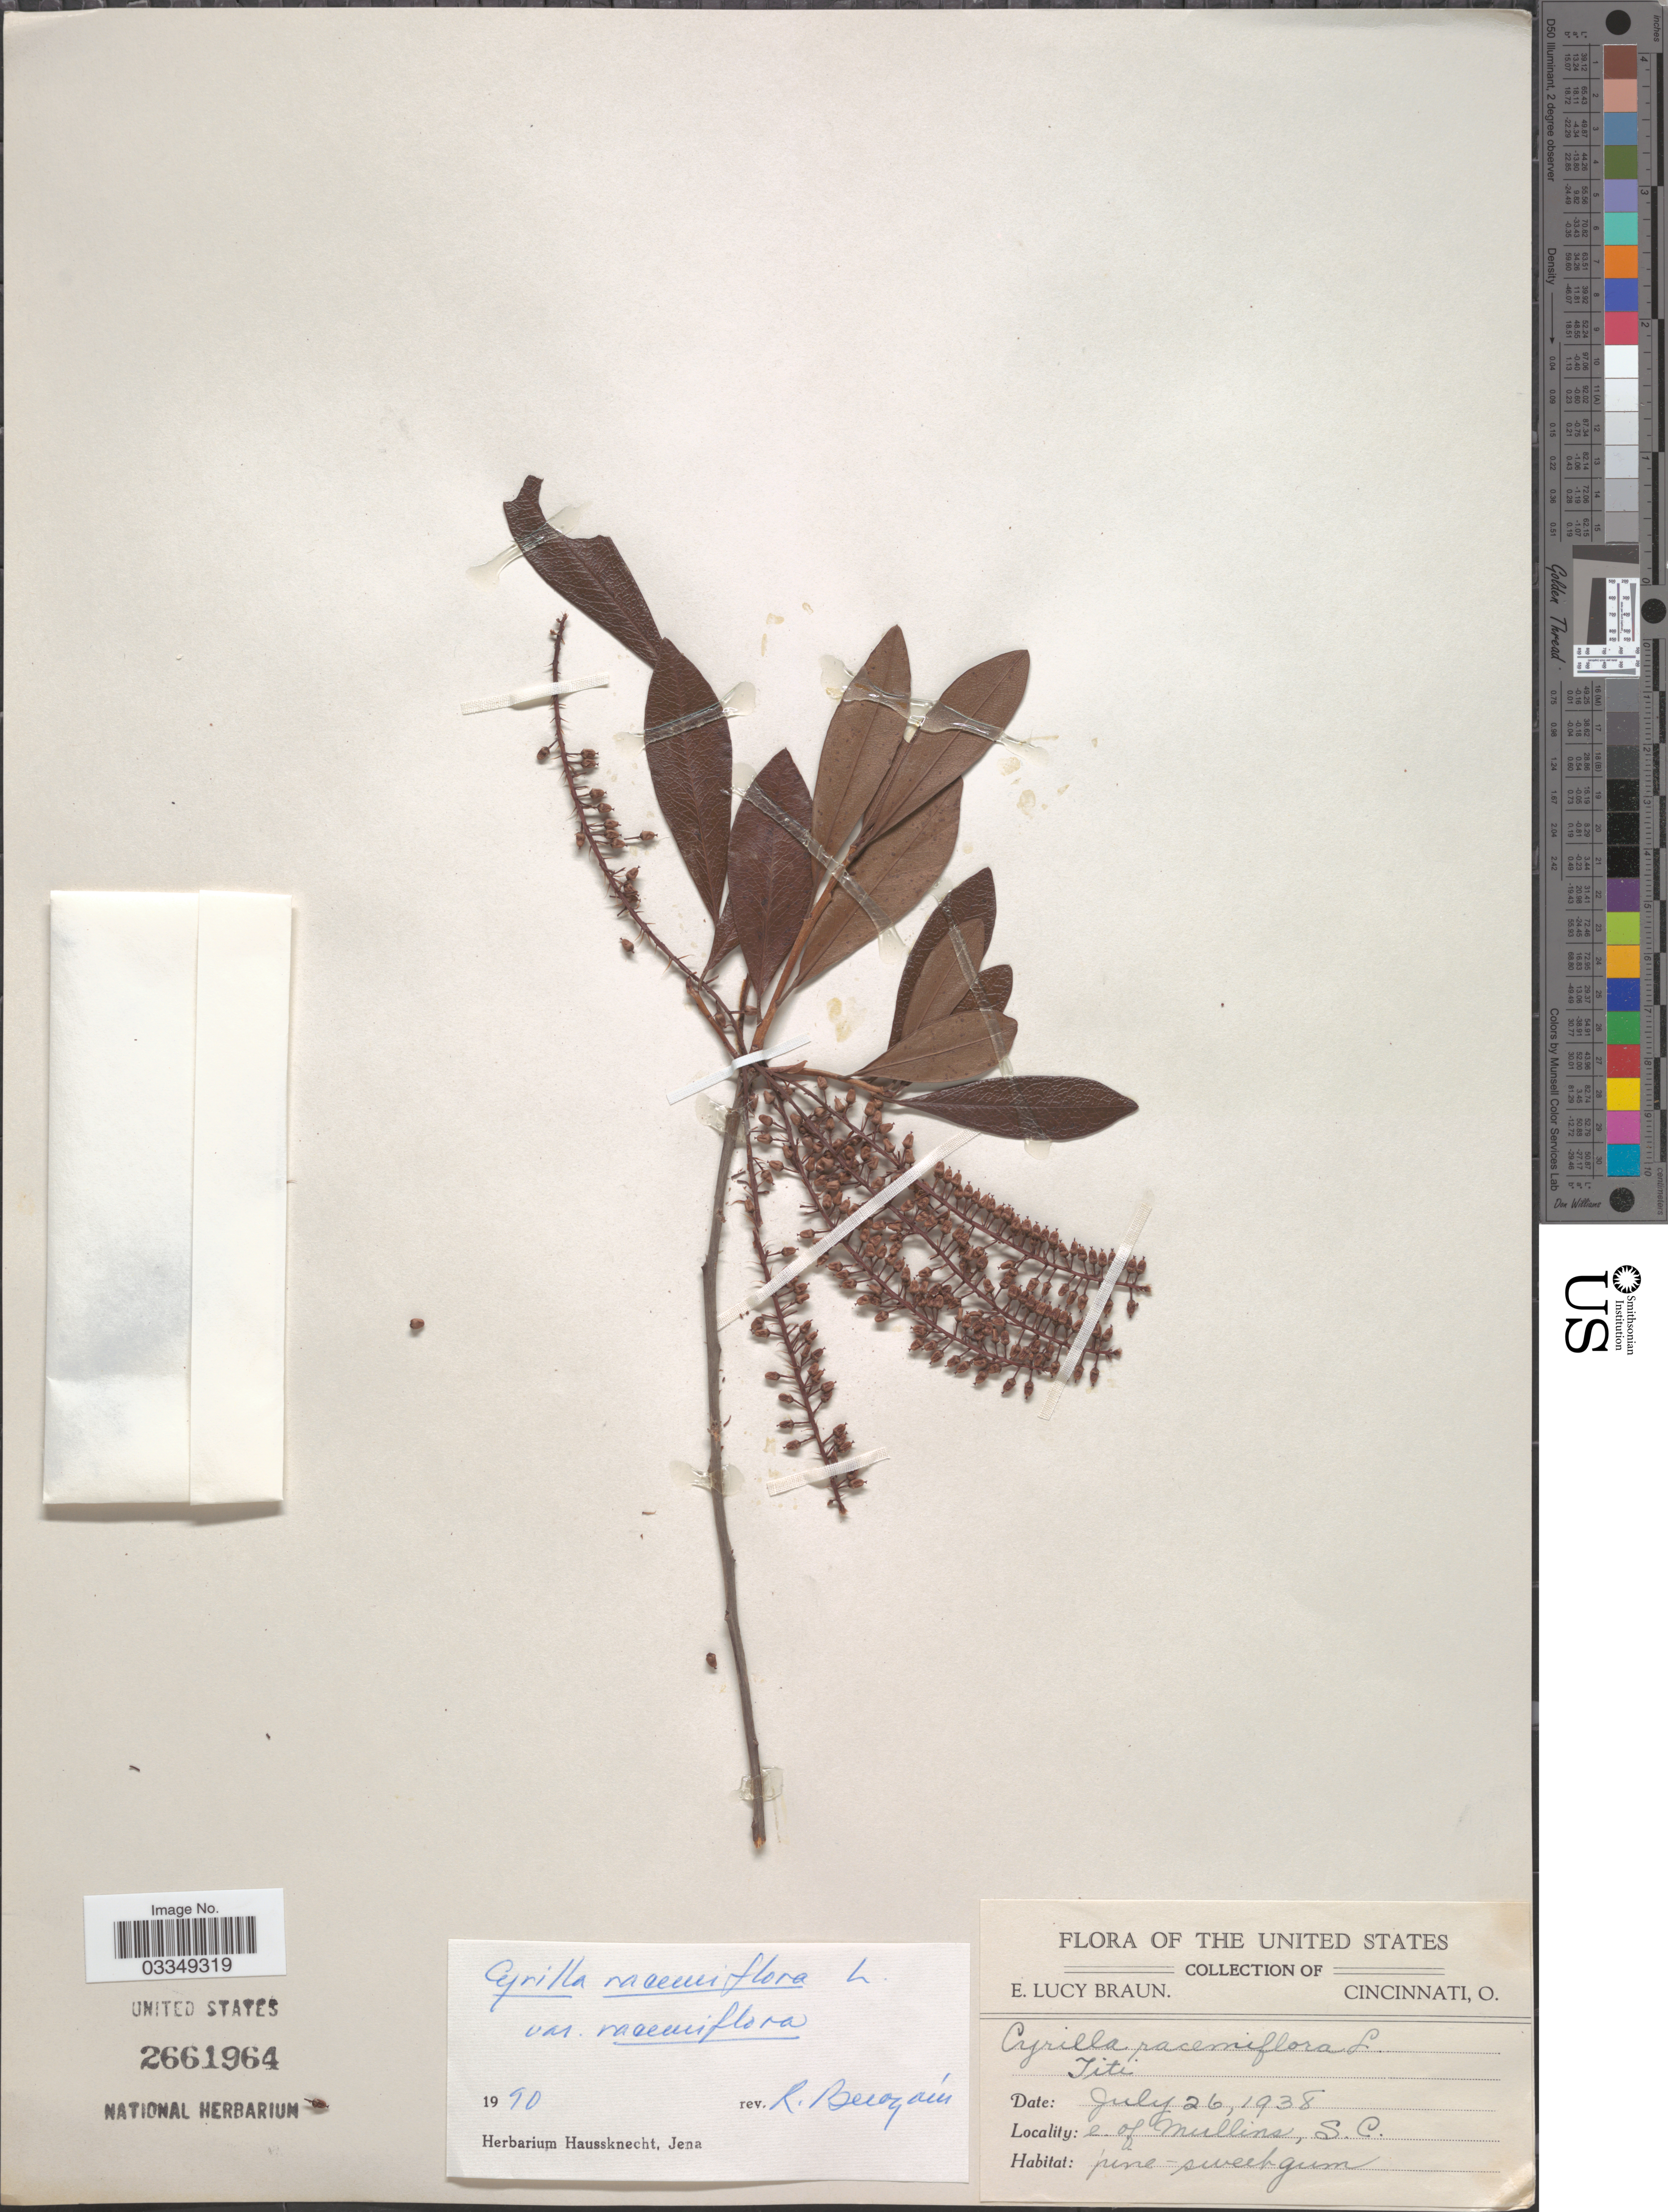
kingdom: Plantae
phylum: Tracheophyta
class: Magnoliopsida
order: Ericales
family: Cyrillaceae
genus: Cyrilla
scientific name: Cyrilla racemiflora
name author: L.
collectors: E. L. Braun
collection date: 1938-07-26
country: United States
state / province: South Carolina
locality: E. of Mullins.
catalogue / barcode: US 2661964